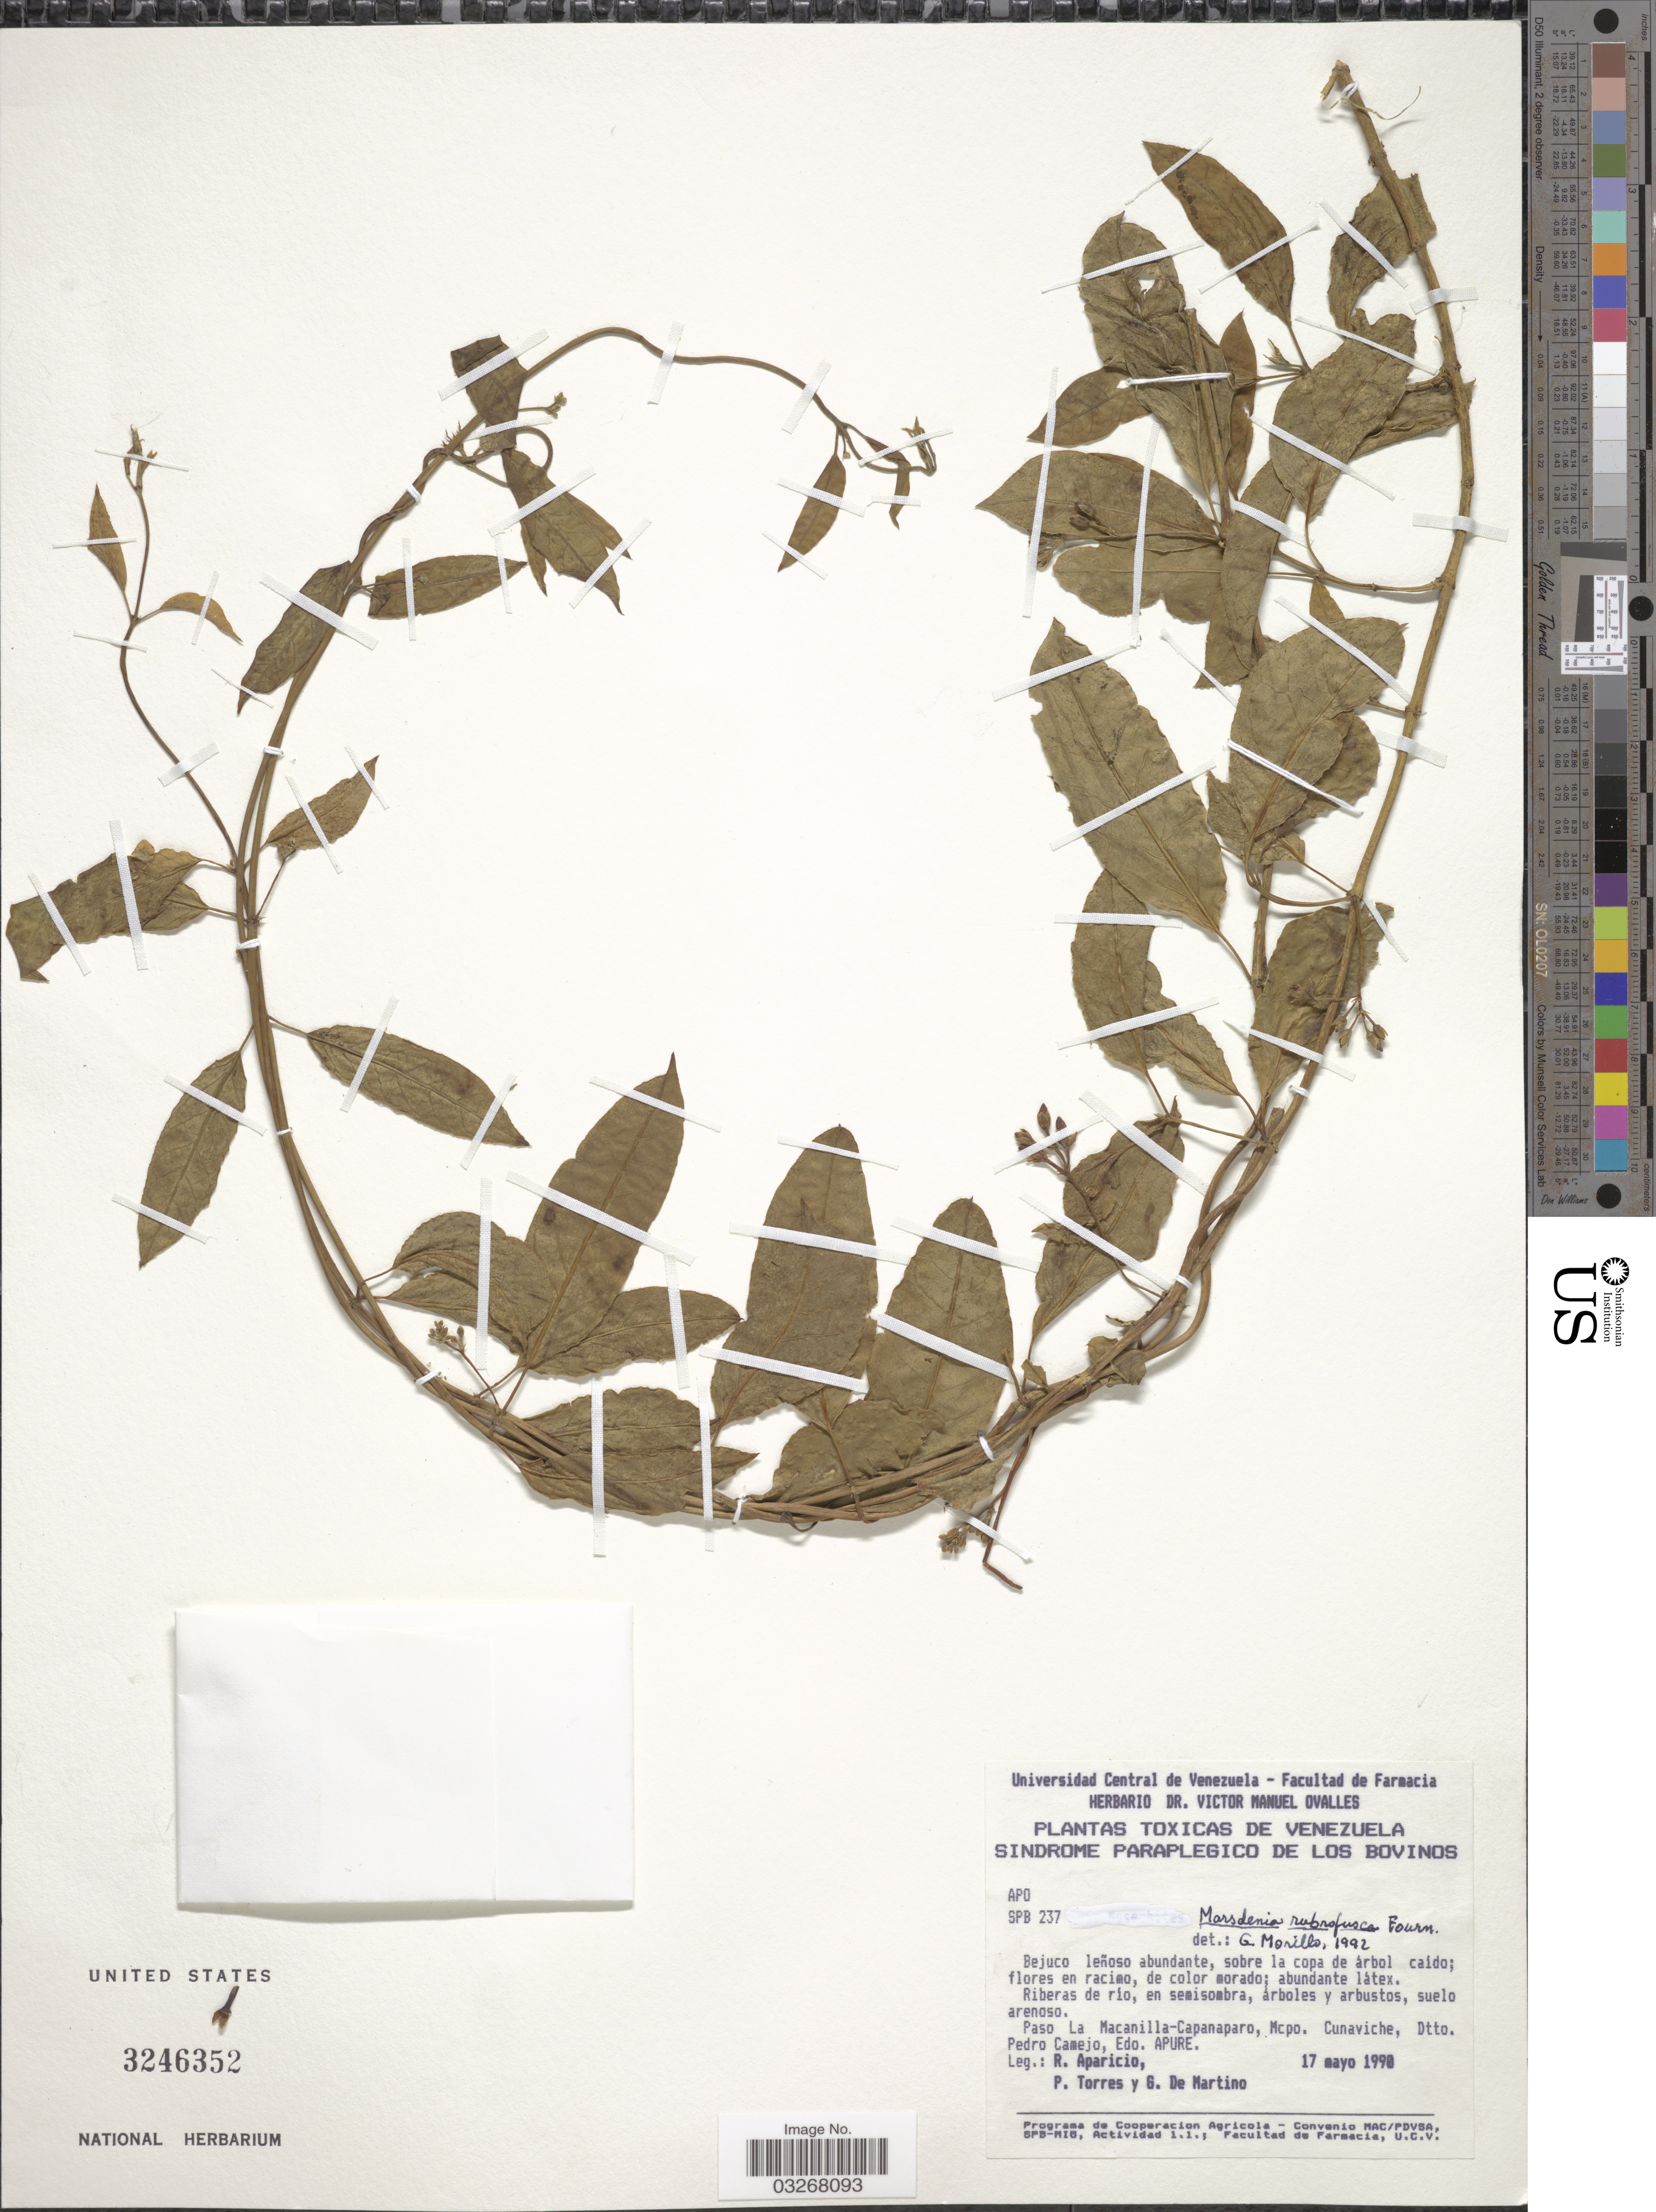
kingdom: Plantae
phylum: Tracheophyta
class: Magnoliopsida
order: Gentianales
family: Apocynaceae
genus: Marsdenia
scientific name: Marsdenia rubrofusca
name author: E. Fourn.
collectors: R. Aparicio, P. Torres & G. De Martino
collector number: SPB 237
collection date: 1990-05-17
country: Venezuela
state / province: Apure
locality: Toxicas De Venezuela, Sindrome Paraplegico De Los Bovinos, Riberas de río, en semisombra, arboles y arbustos, suelo arenoso, Paso La Macanilla-Capanaparo, Mcpo. Cunaviche, Dtto. Pedro Camejo, Edo. Apure.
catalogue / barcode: US 3246352